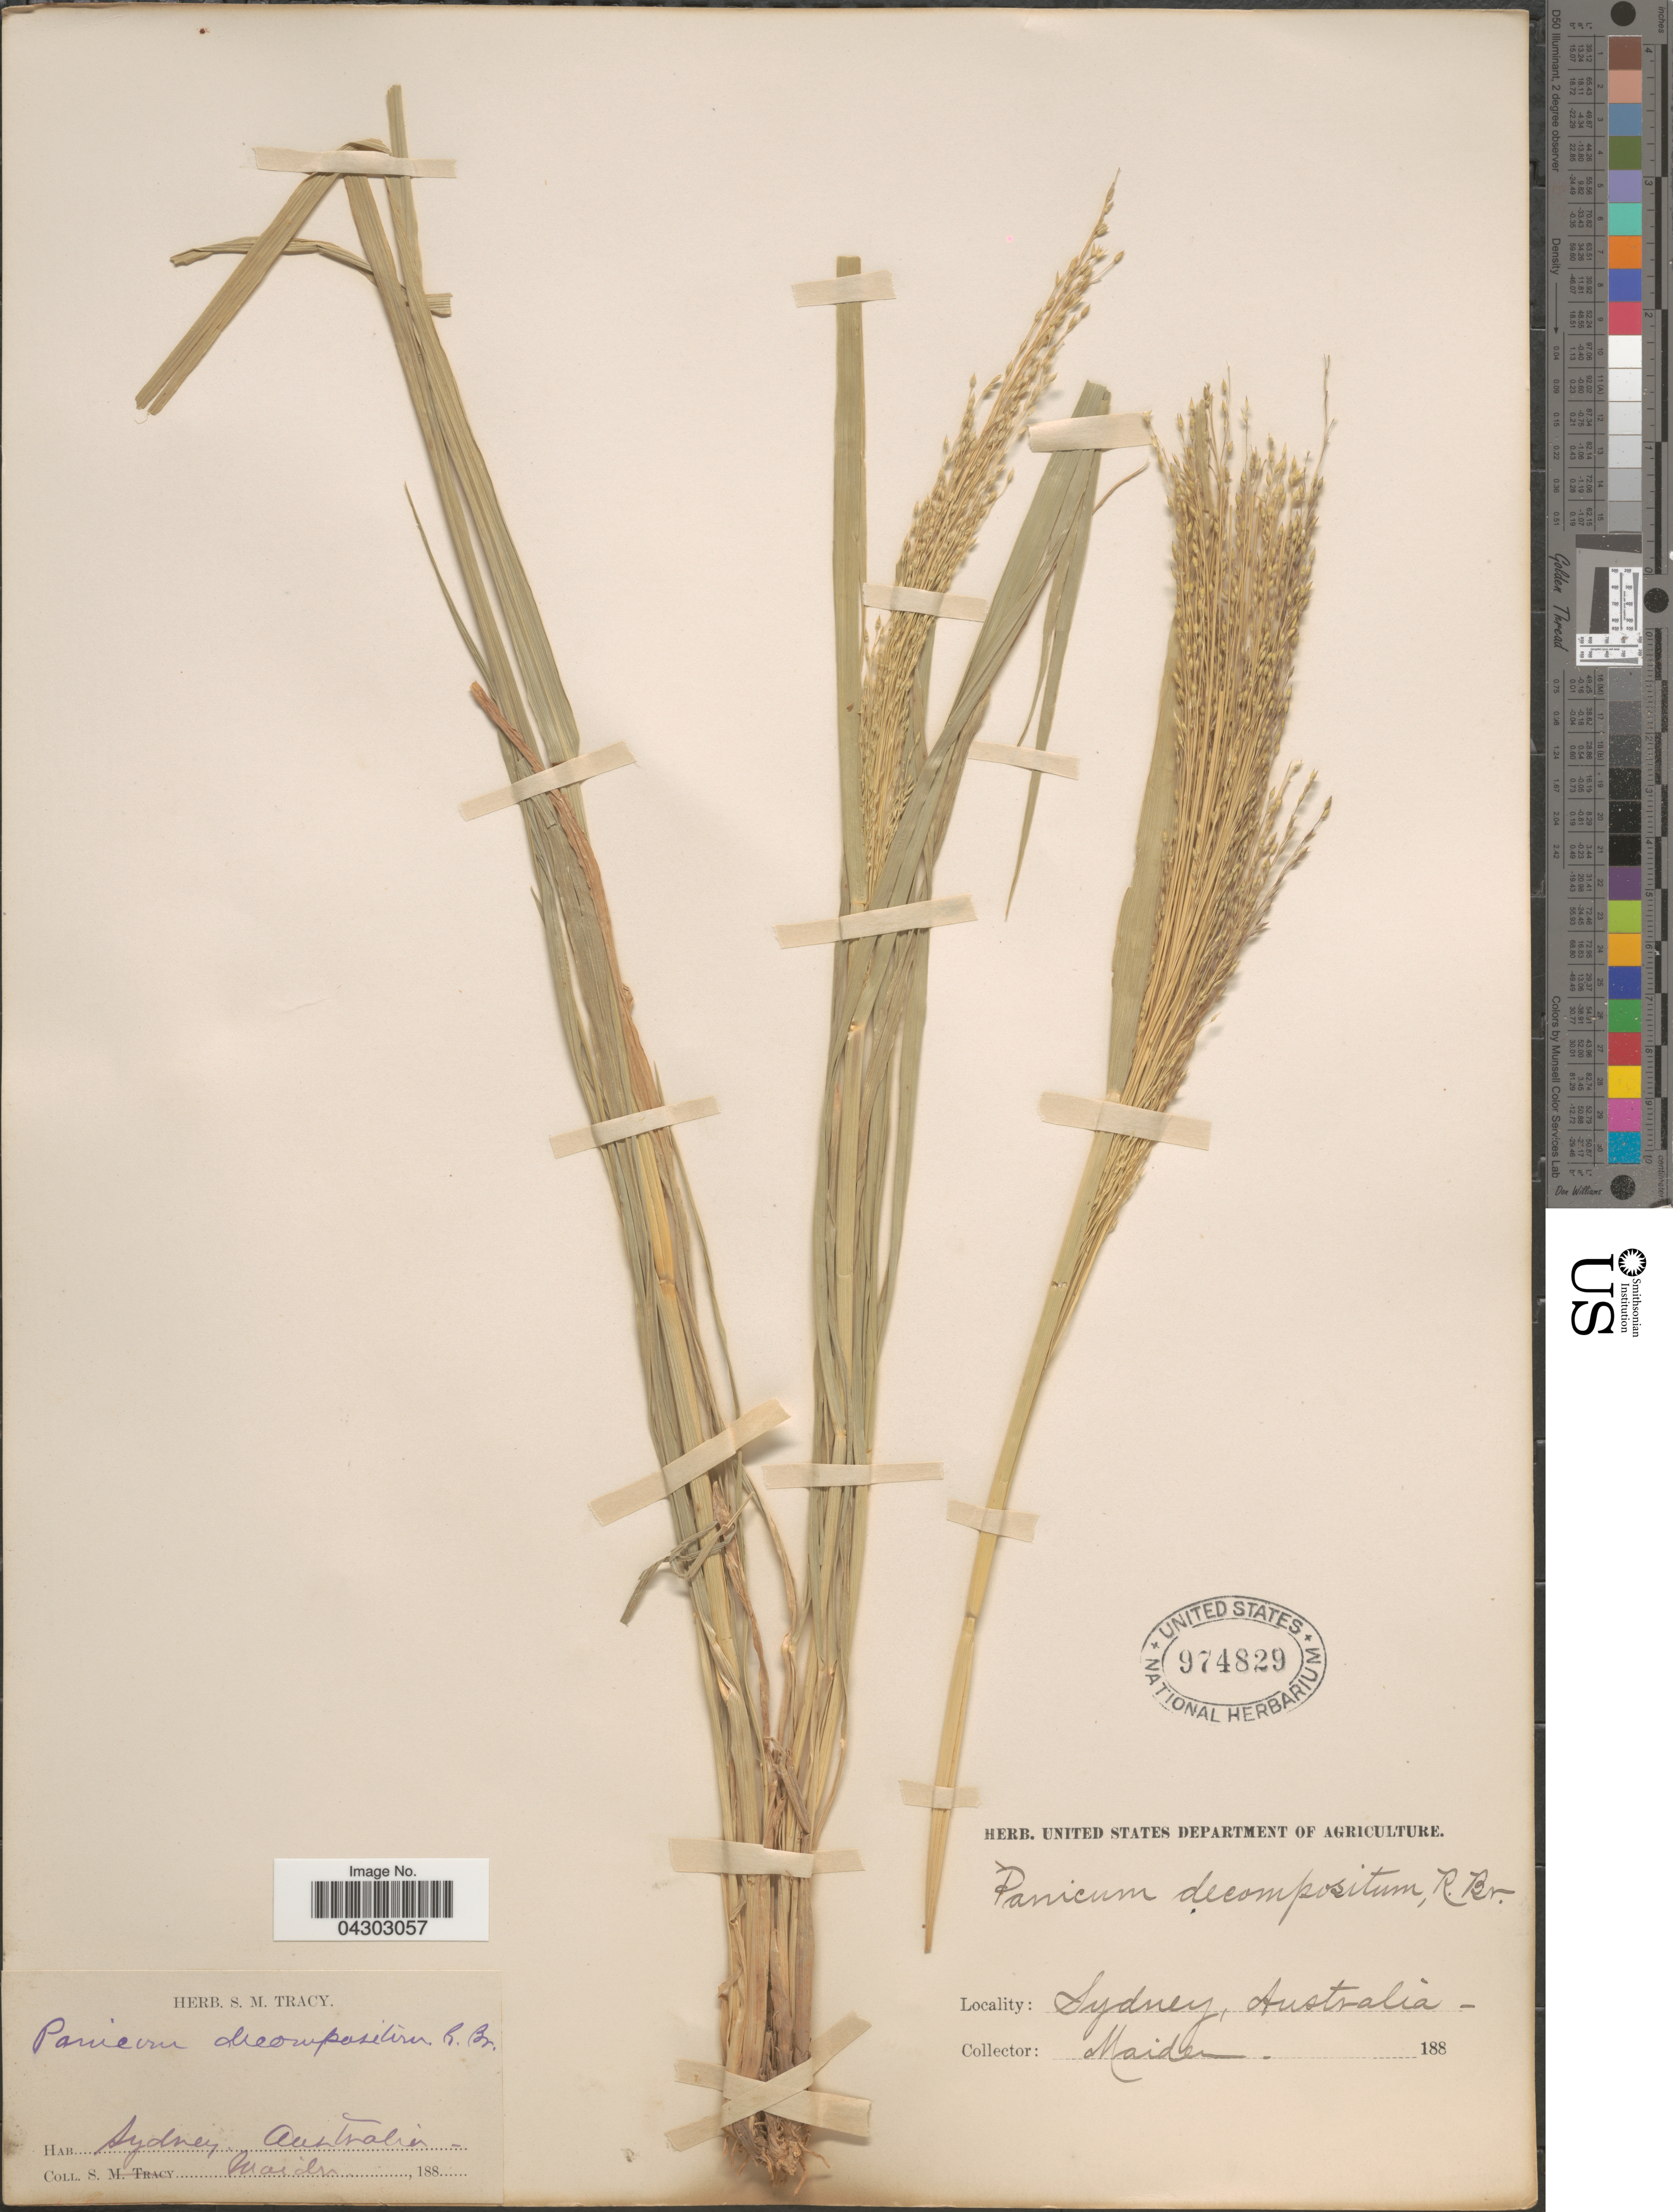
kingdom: Plantae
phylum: Tracheophyta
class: Liliopsida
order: Poales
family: Poaceae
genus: Panicum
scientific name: Panicum decompositum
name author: R. Br.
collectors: Maiden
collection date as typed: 188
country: Australia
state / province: New South Wales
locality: Sydney.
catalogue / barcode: US 974829